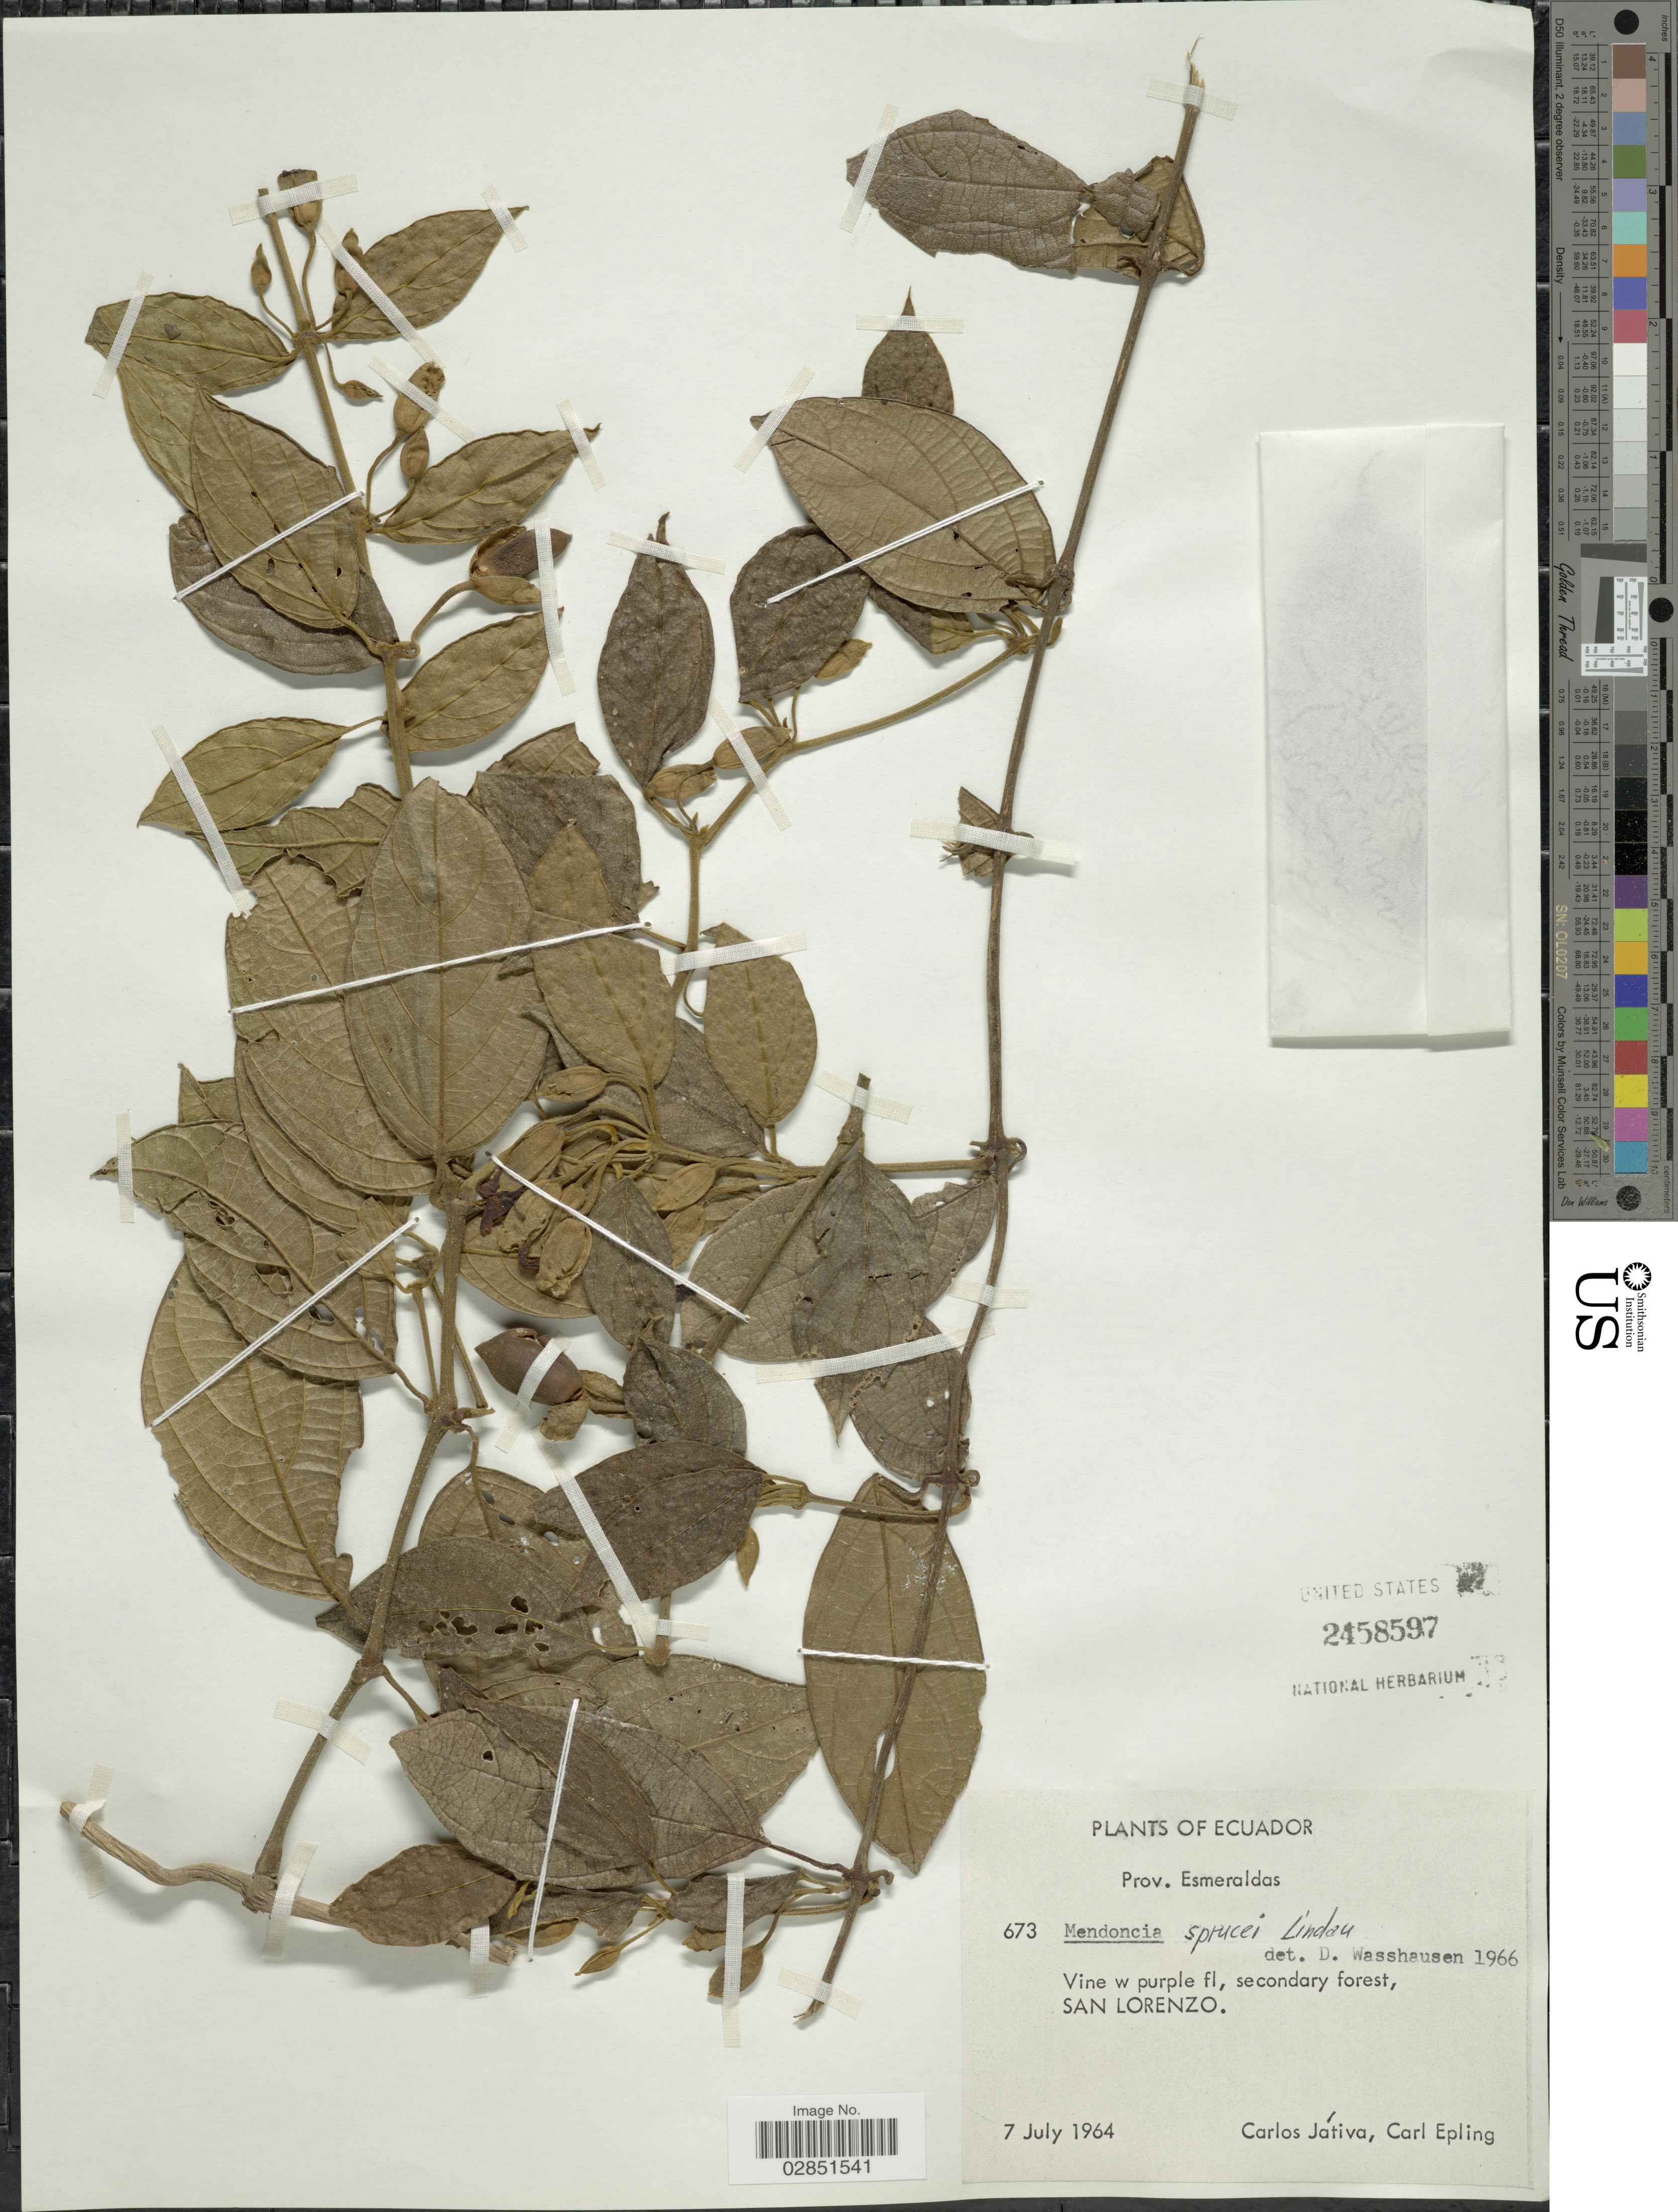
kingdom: Plantae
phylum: Tracheophyta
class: Magnoliopsida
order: Lamiales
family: Acanthaceae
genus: Mendoncia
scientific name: Mendoncia sprucei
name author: Lindau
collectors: C. D. Játiva & C. C. Epling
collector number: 673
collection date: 1964-07-07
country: Ecuador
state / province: Esmeraldas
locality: Prov. Esmeraldas. San Lorenzo.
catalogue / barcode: US 2458597